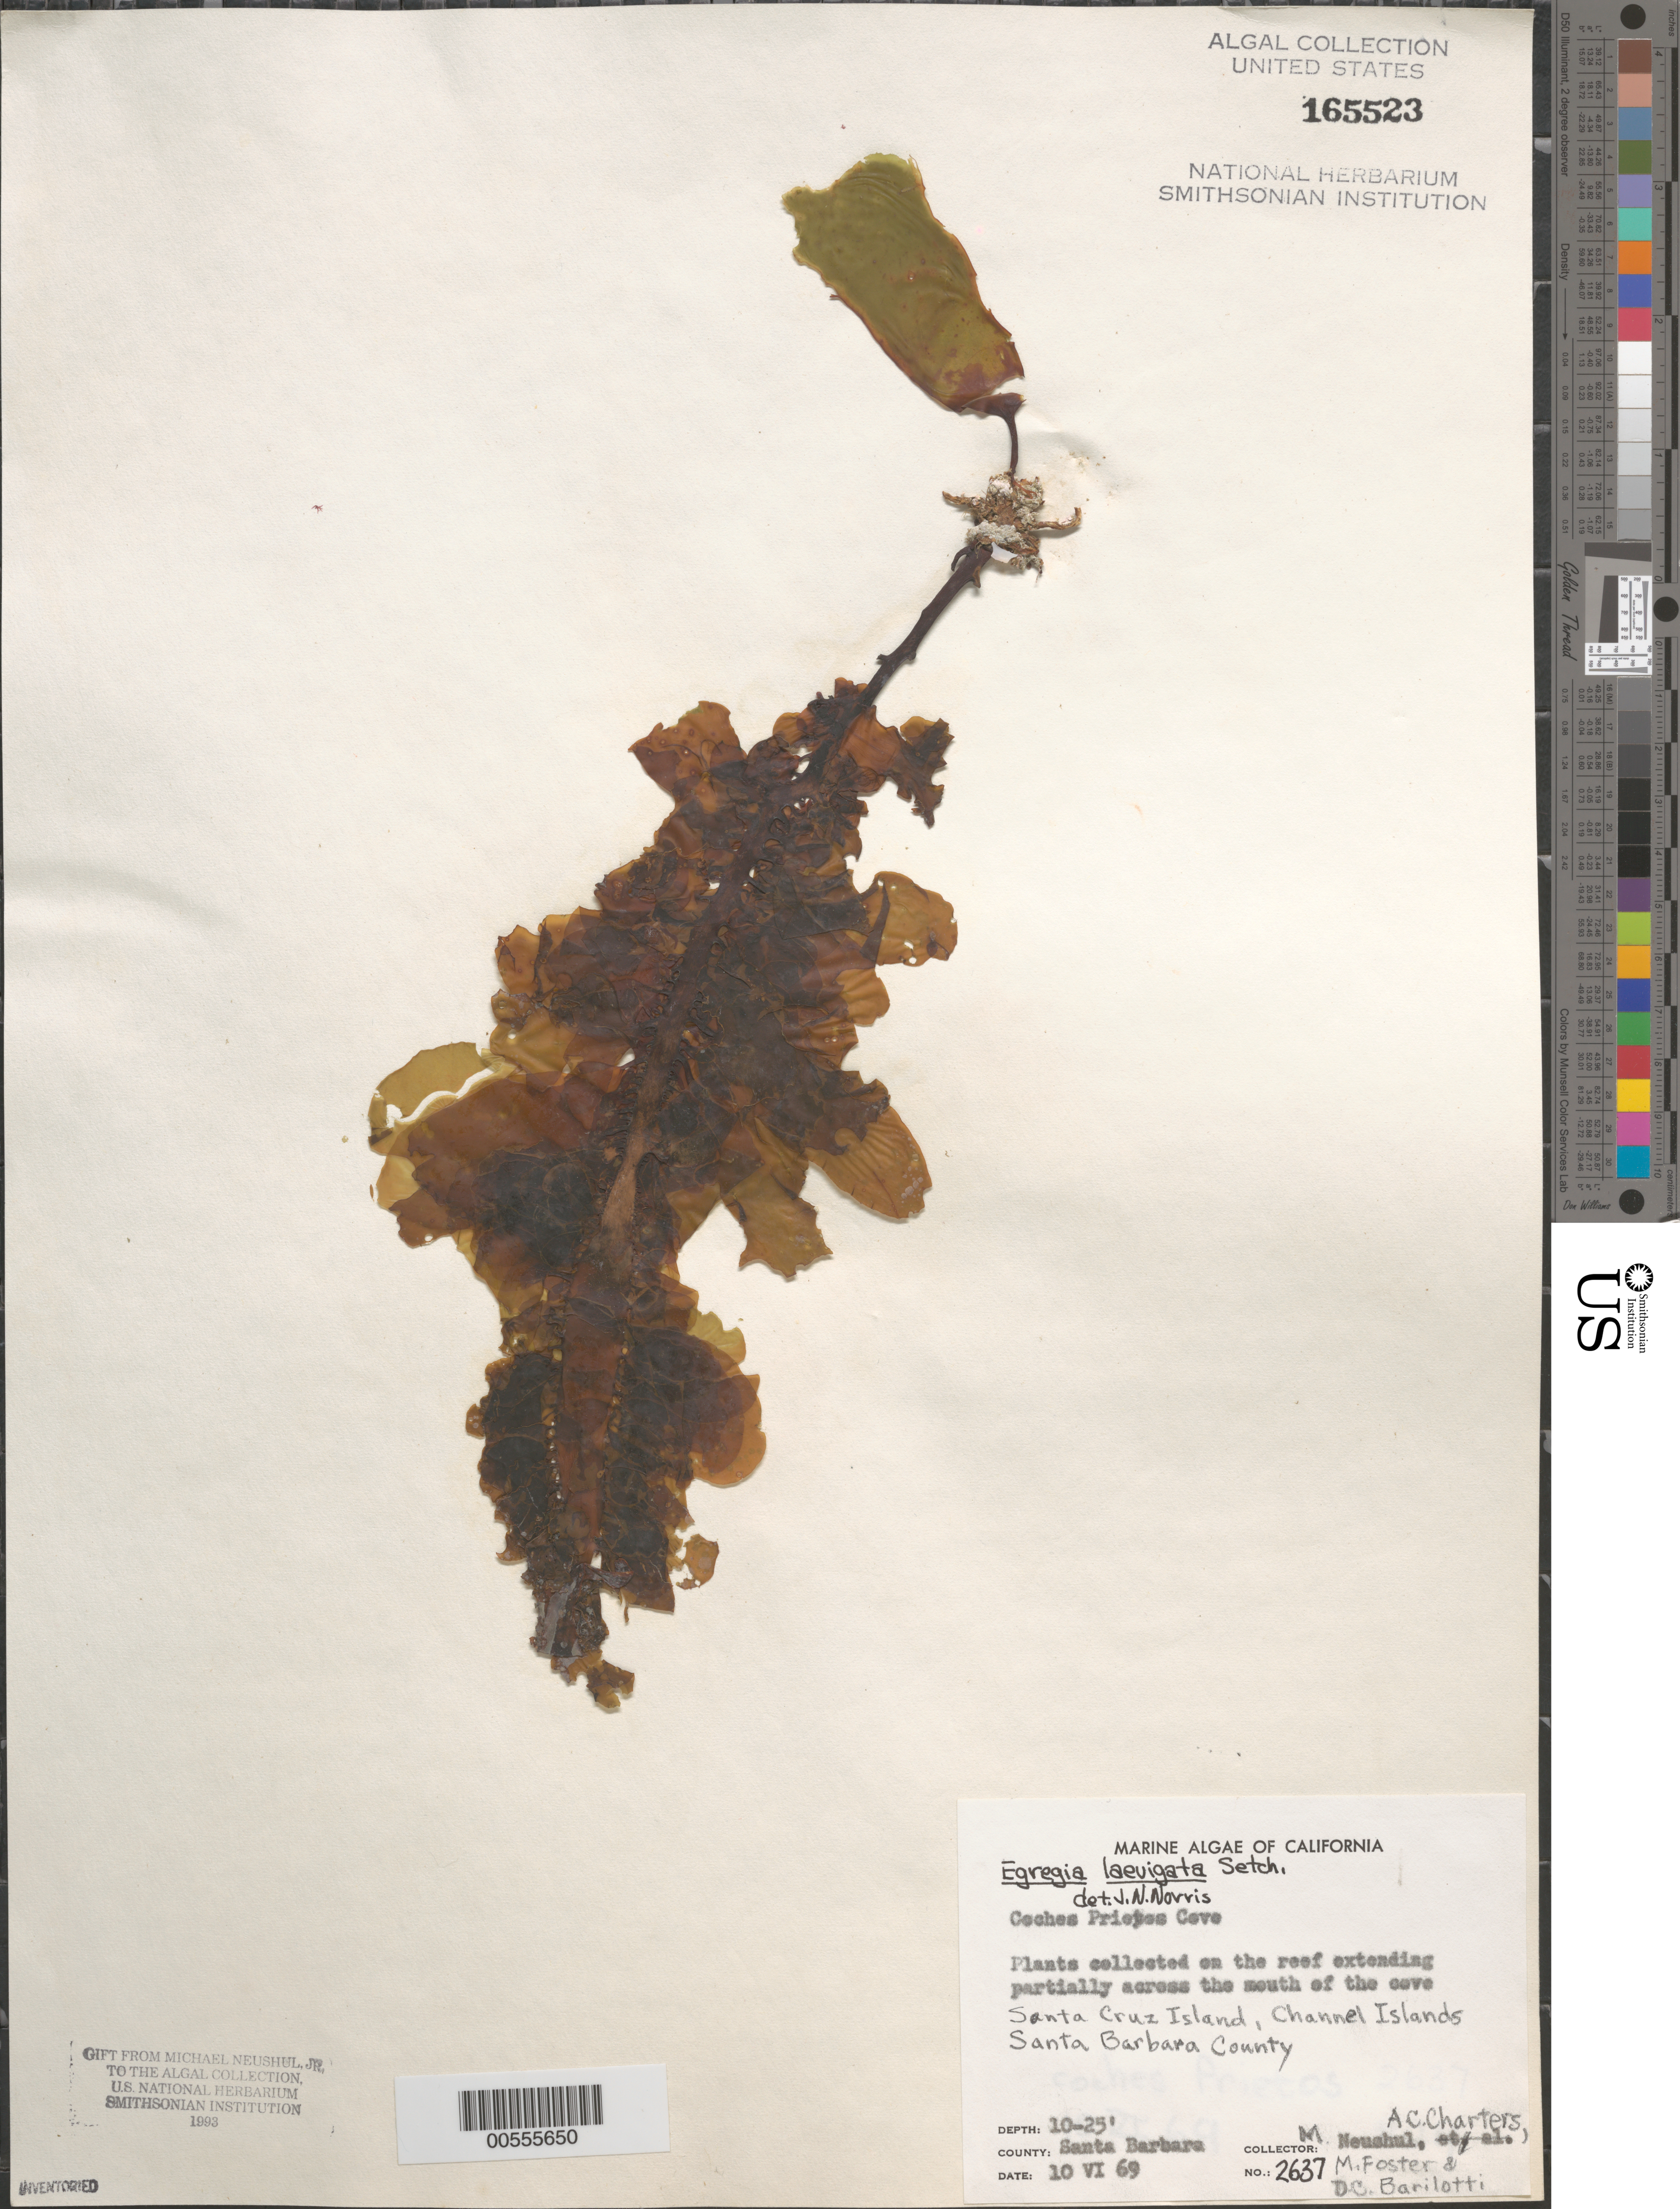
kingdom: Chromista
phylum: Ochrophyta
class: Phaeophyceae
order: Laminariales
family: Lessoniaceae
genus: Egregia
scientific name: Egregia menziesii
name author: (Turner) Aresch.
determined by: Algae name updating Project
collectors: M. Neushul, A. Charters, M. Foster & D. C. Barilotti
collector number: Neushul 2637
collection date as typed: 10 Jun 1969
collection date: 1969-06-10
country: United States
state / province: California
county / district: Santa Barbara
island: Santa Cruz Island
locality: Coches Prietos Cove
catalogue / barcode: US 165523